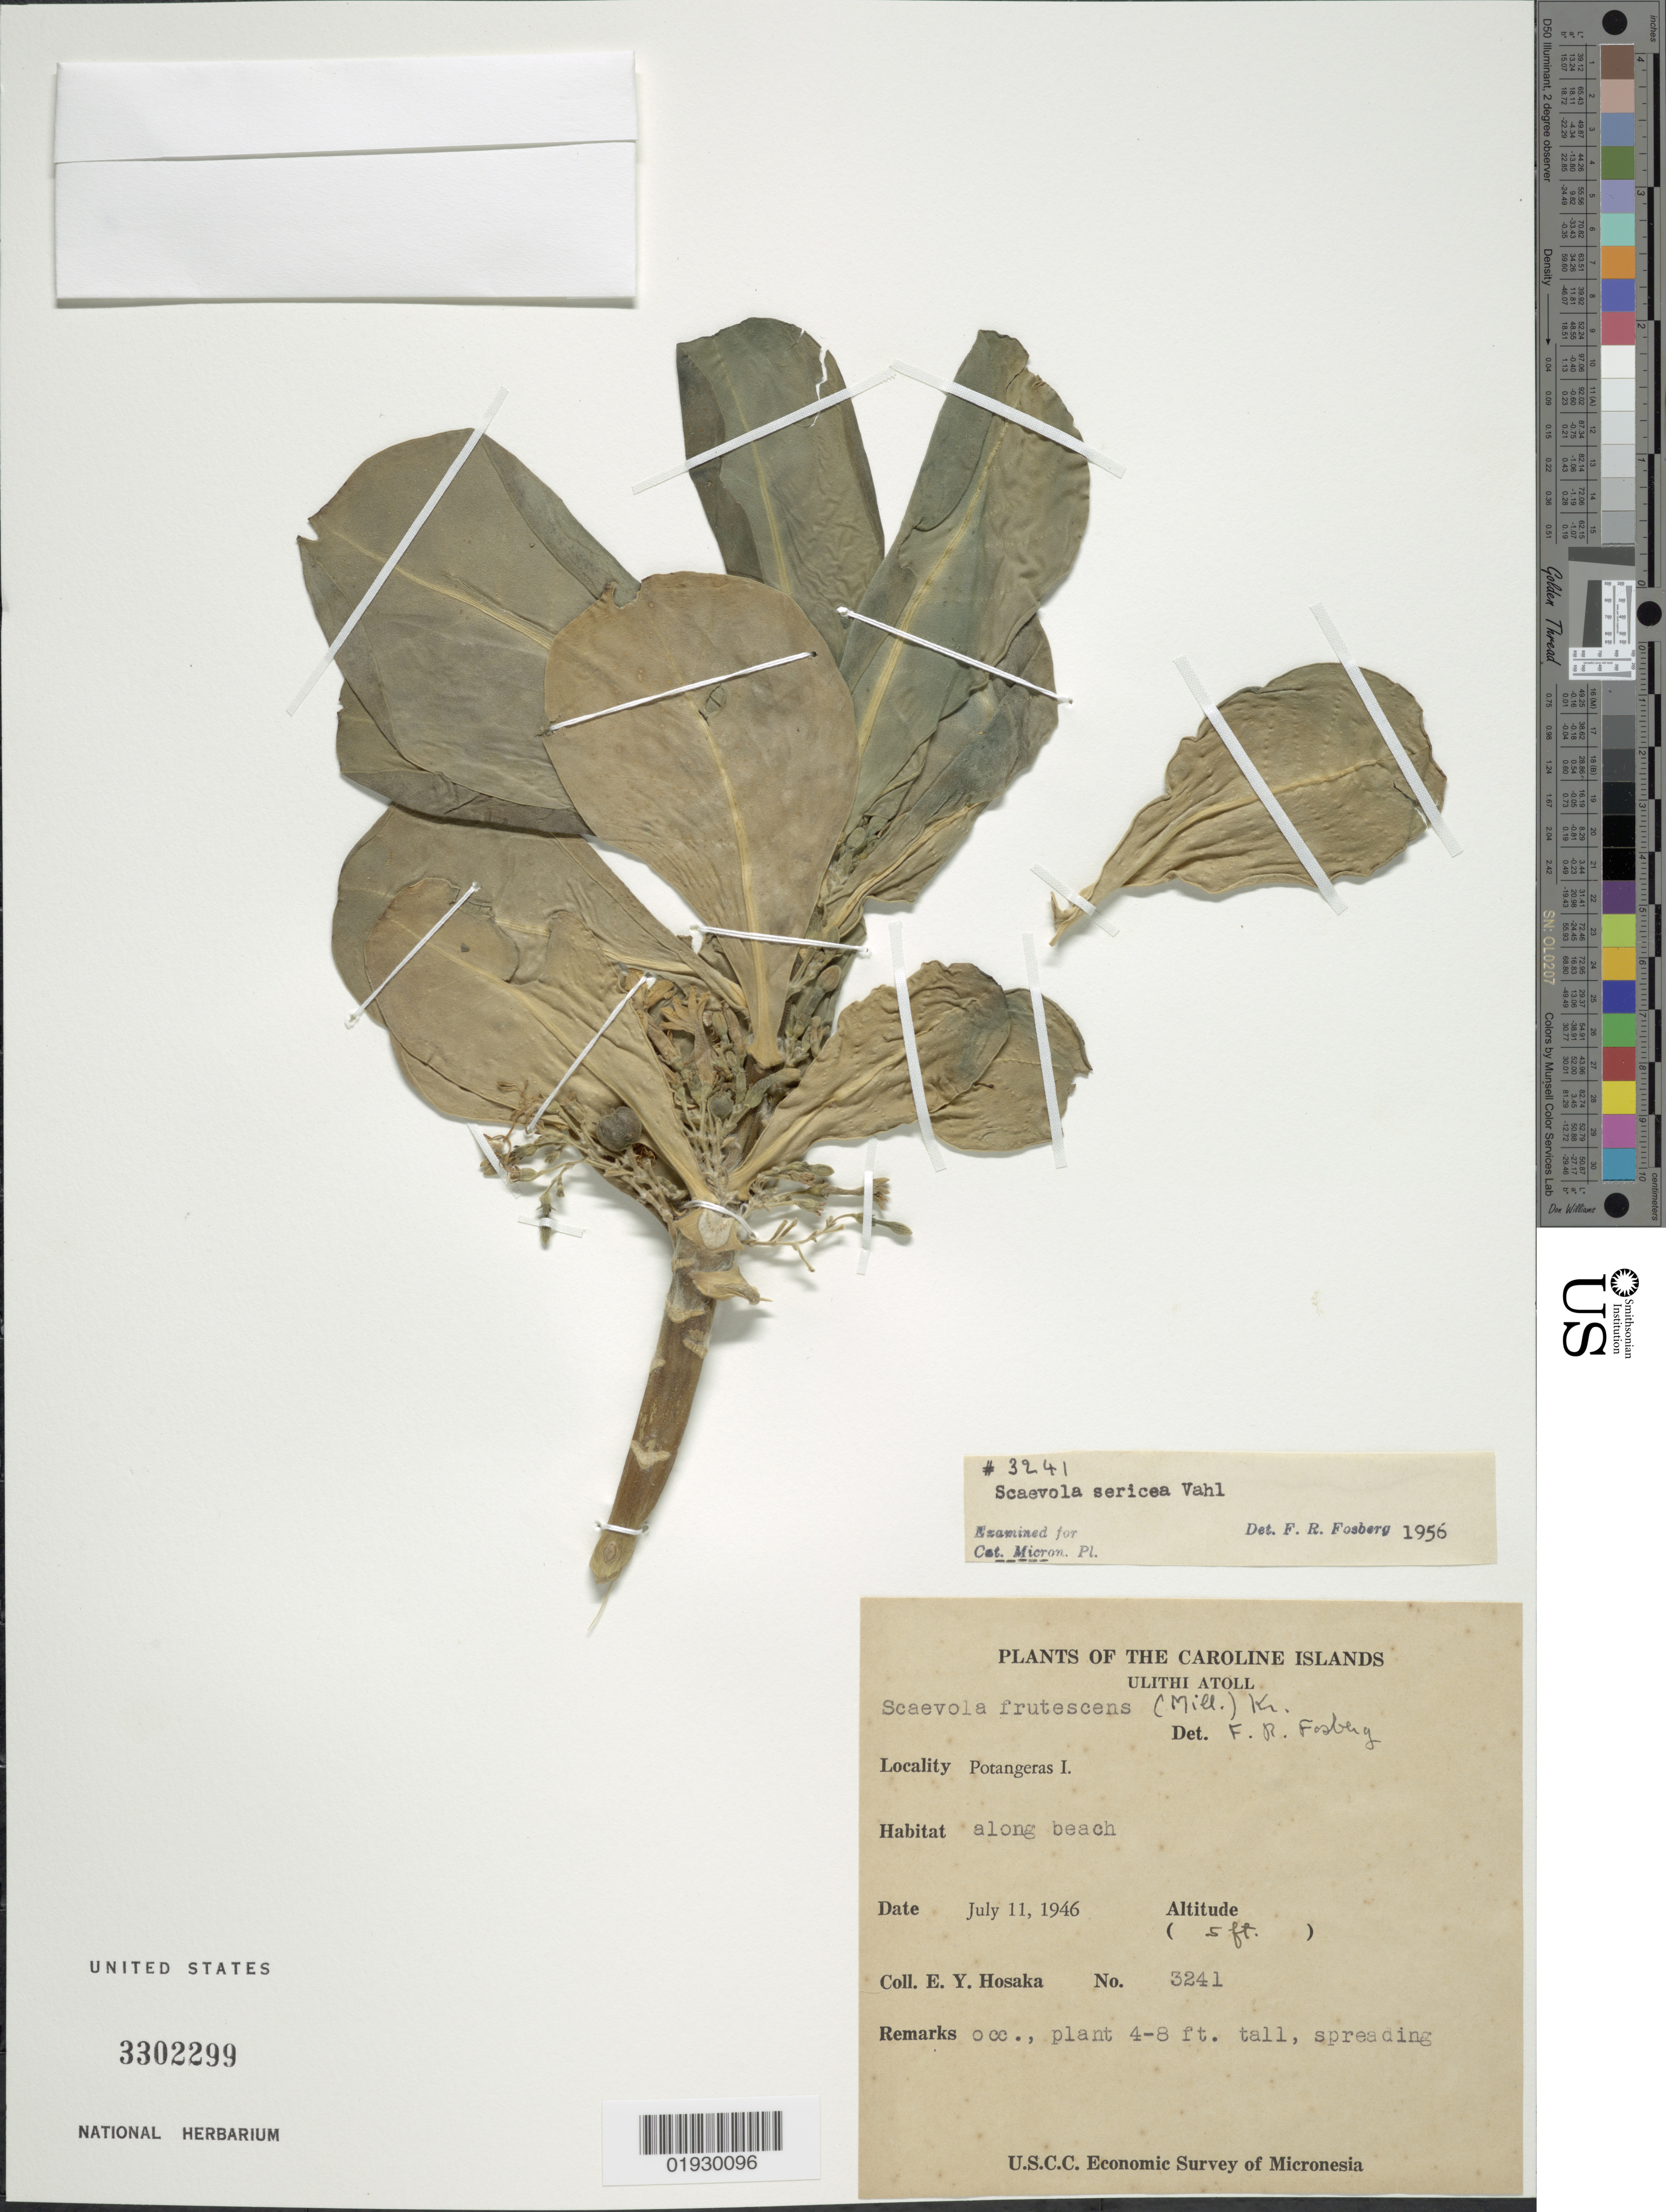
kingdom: Plantae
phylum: Tracheophyta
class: Magnoliopsida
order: Asterales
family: Goodeniaceae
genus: Scaevola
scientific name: Scaevola sericea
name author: Vahl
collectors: E. Y. Hosaka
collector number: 3241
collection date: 1946-07-11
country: Micronesia, Federated States of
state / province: Yap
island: Ulithi Atoll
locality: Caroline Islands, Ulithi Atoll, Potangeras I.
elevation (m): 2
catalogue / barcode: US 3302299